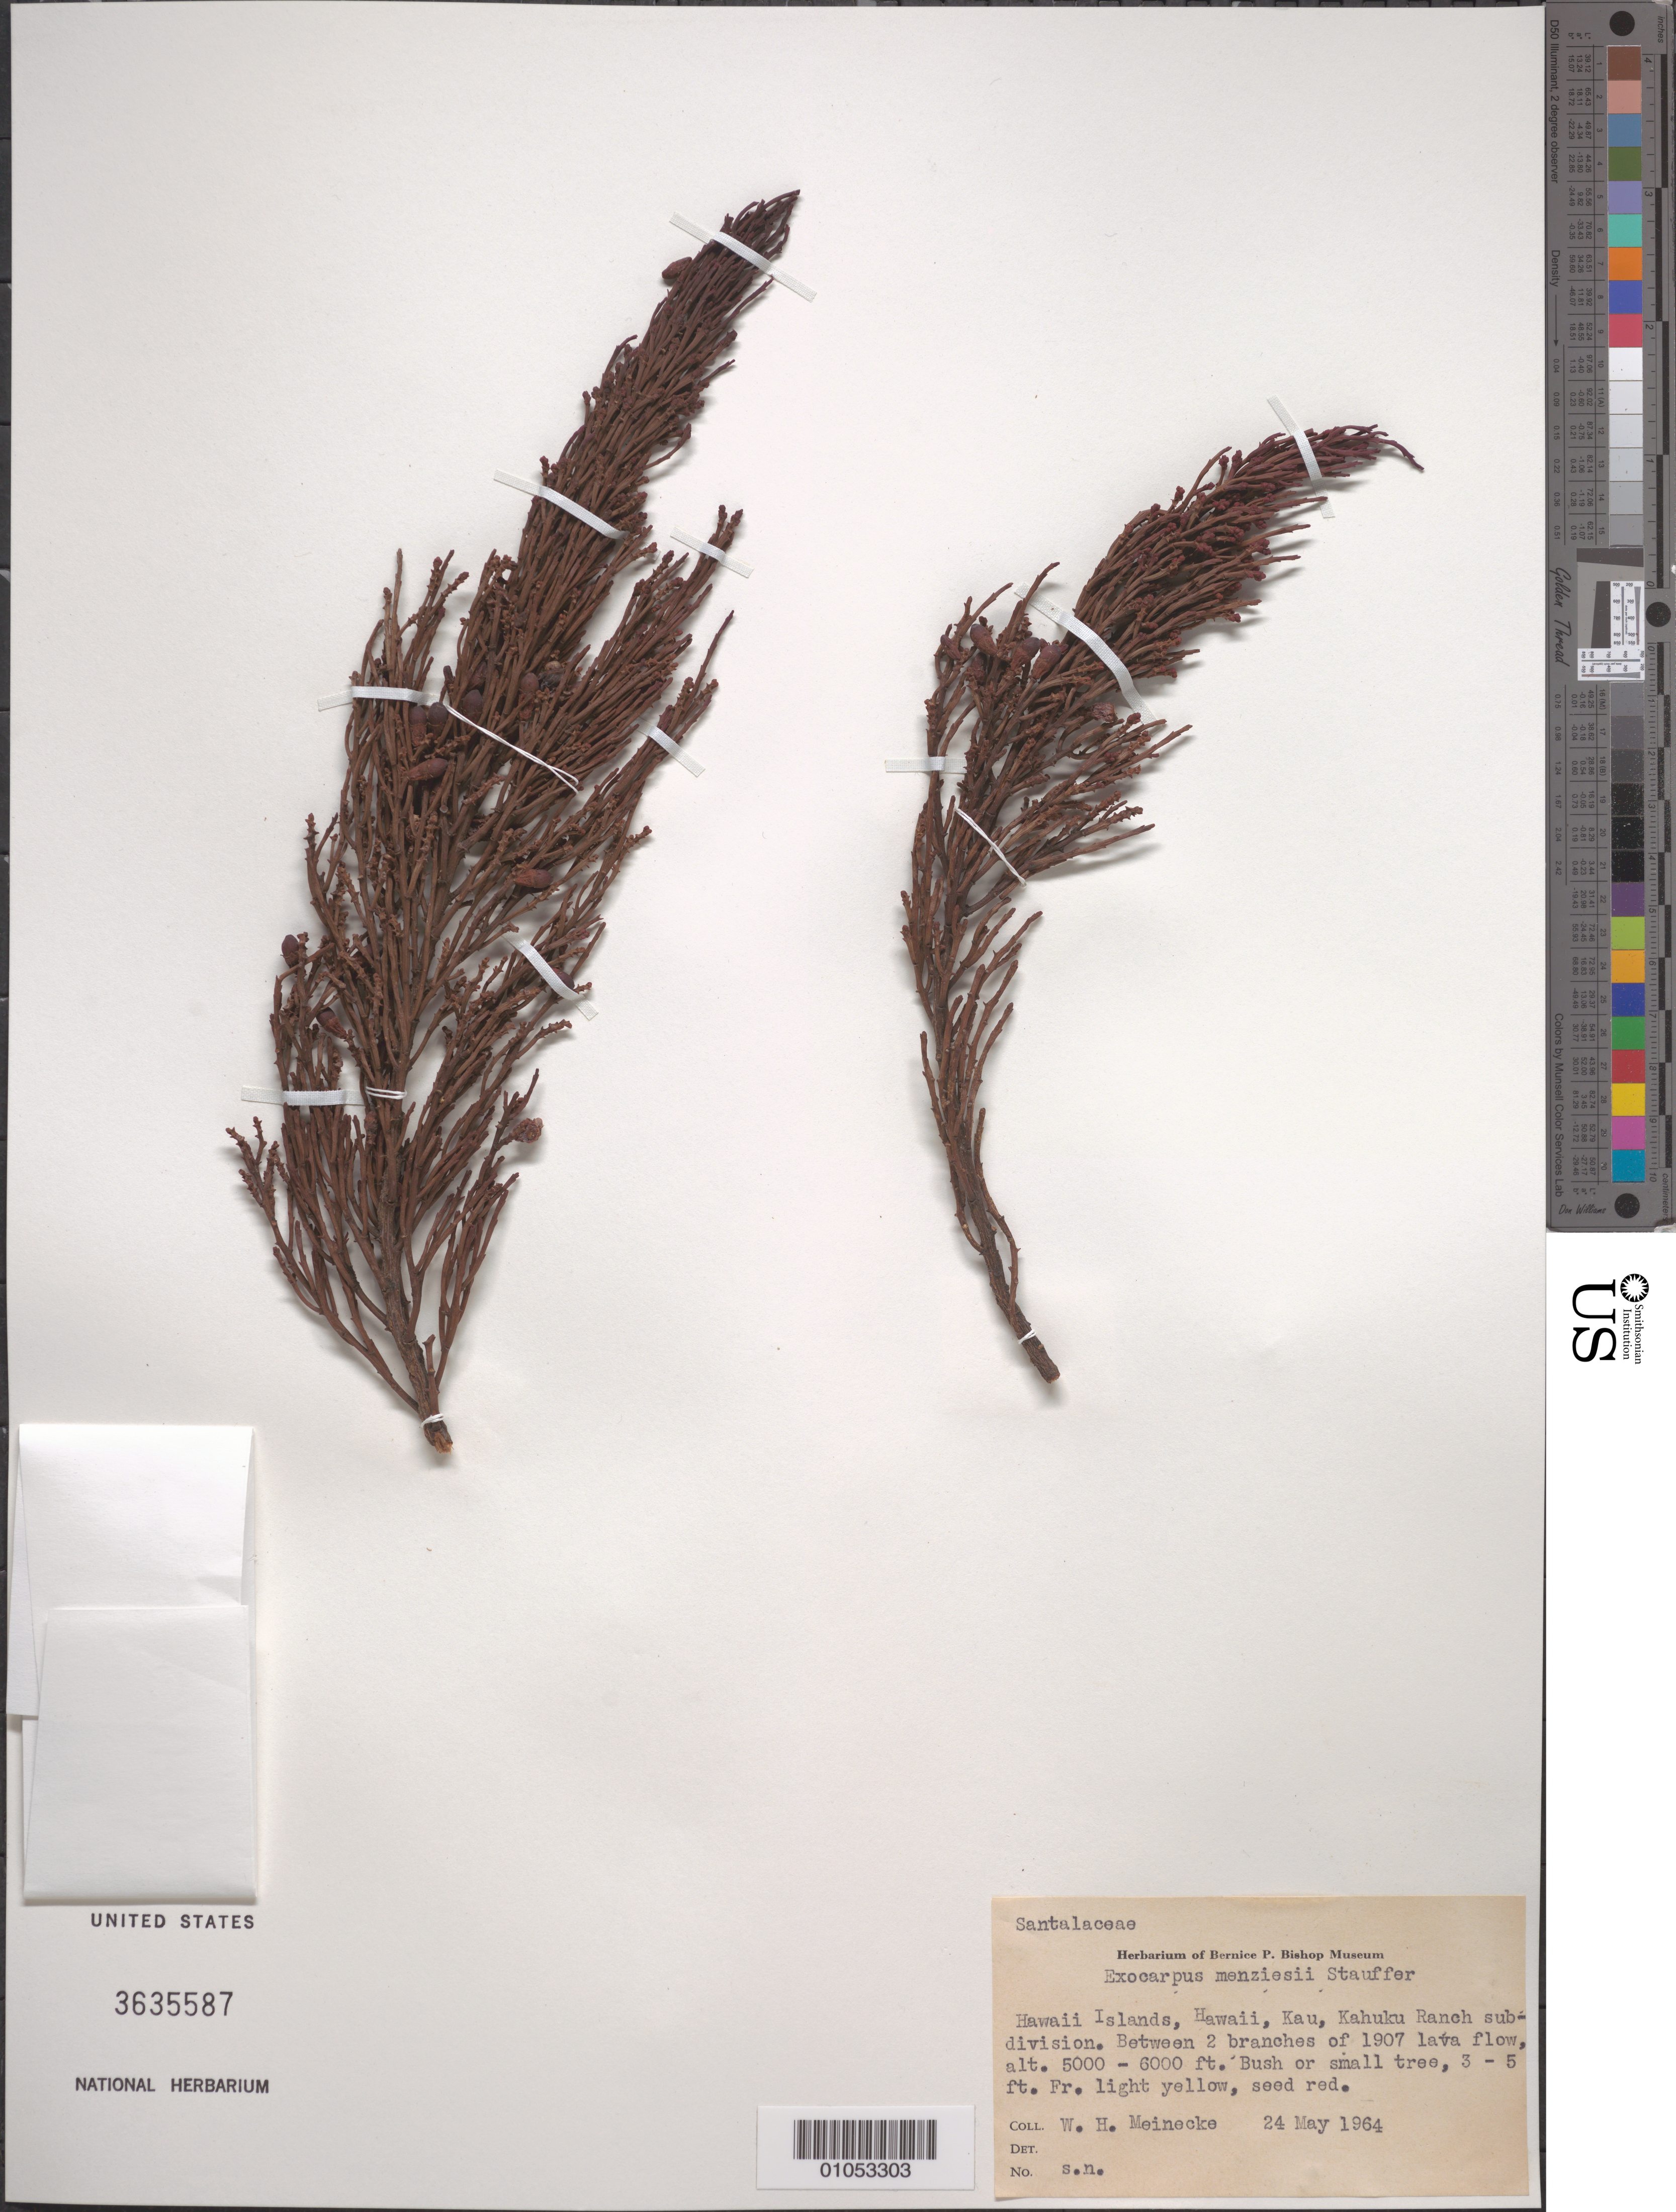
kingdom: Plantae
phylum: Tracheophyta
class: Magnoliopsida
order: Santalales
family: Santalaceae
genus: Exocarpos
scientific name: Exocarpos menziesii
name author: Stauffer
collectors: W. Meinecke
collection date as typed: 24 May 1964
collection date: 1964-05-24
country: United States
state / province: Hawaii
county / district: Hawaii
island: Hawaii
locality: Kau, Kahuku ranch subdivision, between 2 branches of lava flow.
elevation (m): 1524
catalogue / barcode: US 3635587